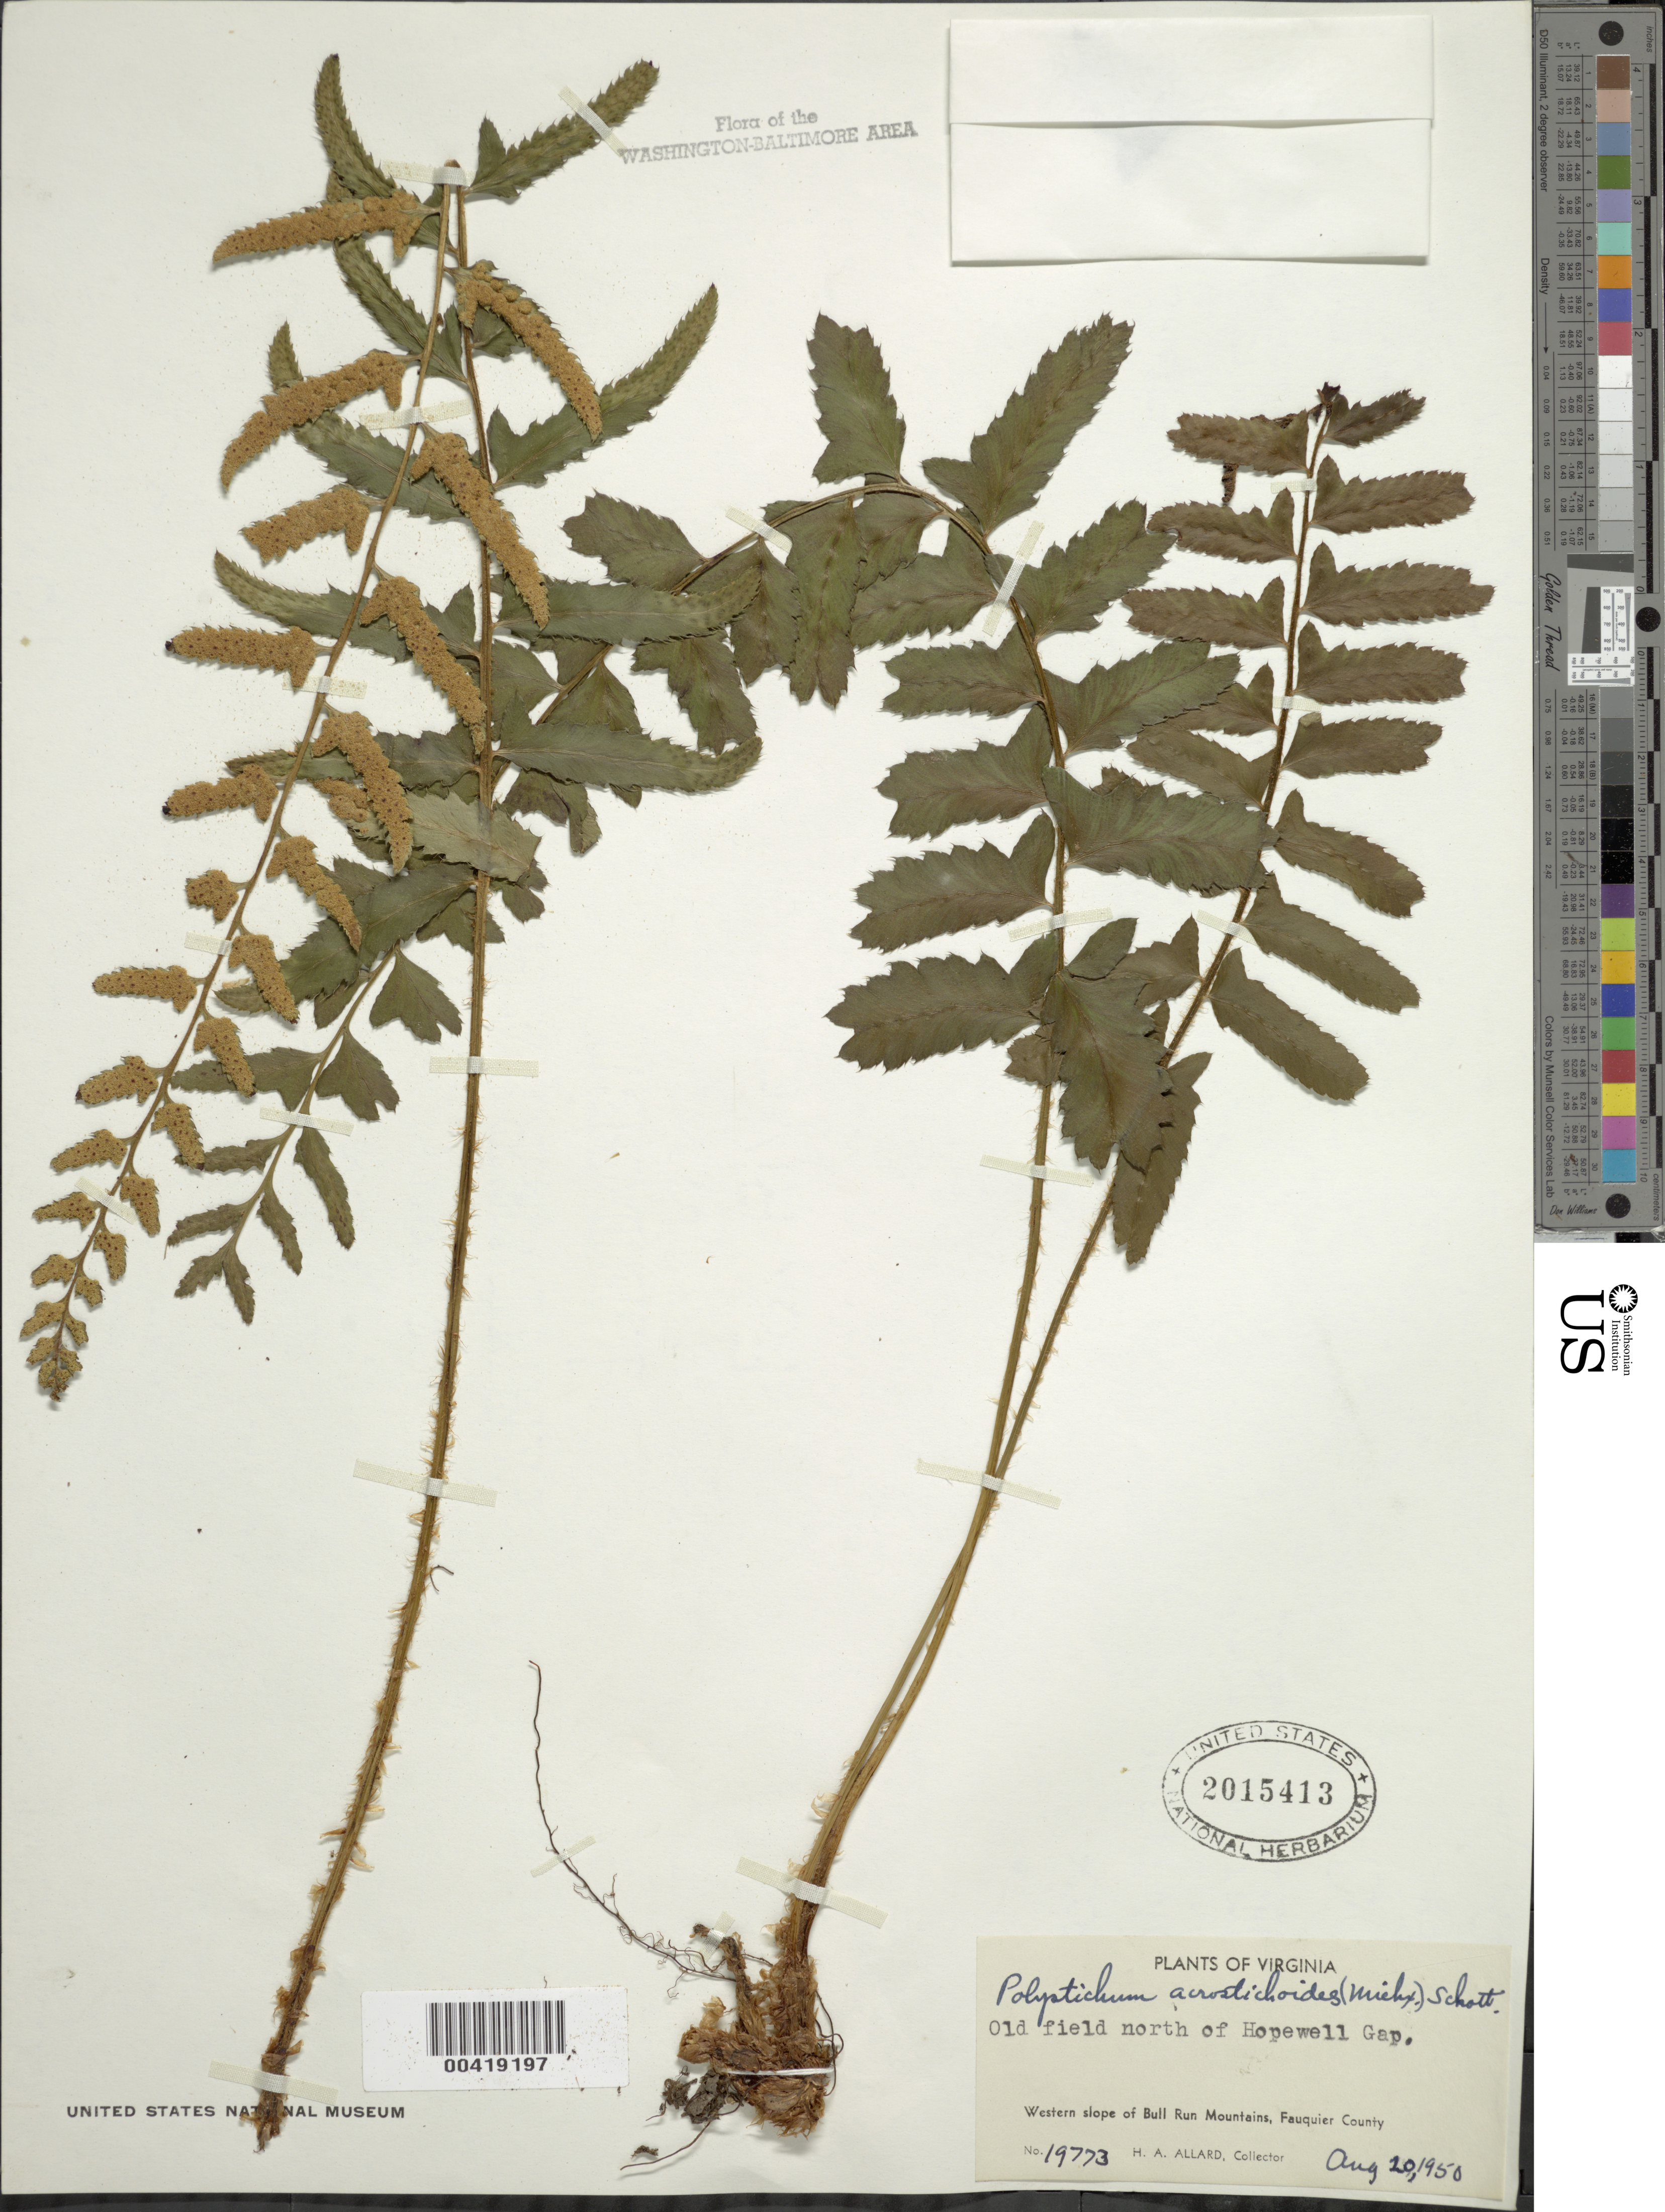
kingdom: Plantae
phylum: Tracheophyta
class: Polypodiopsida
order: Polypodiales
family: Dryopteridaceae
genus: Polystichum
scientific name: Polystichum acrostichoides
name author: (Michx.) Schott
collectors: H. A. Allard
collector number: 19773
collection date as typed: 20 Aug 1950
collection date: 1950-08-20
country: United States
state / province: Virginia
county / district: Fauquier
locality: North of Hopewell Gap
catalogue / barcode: US 2015413